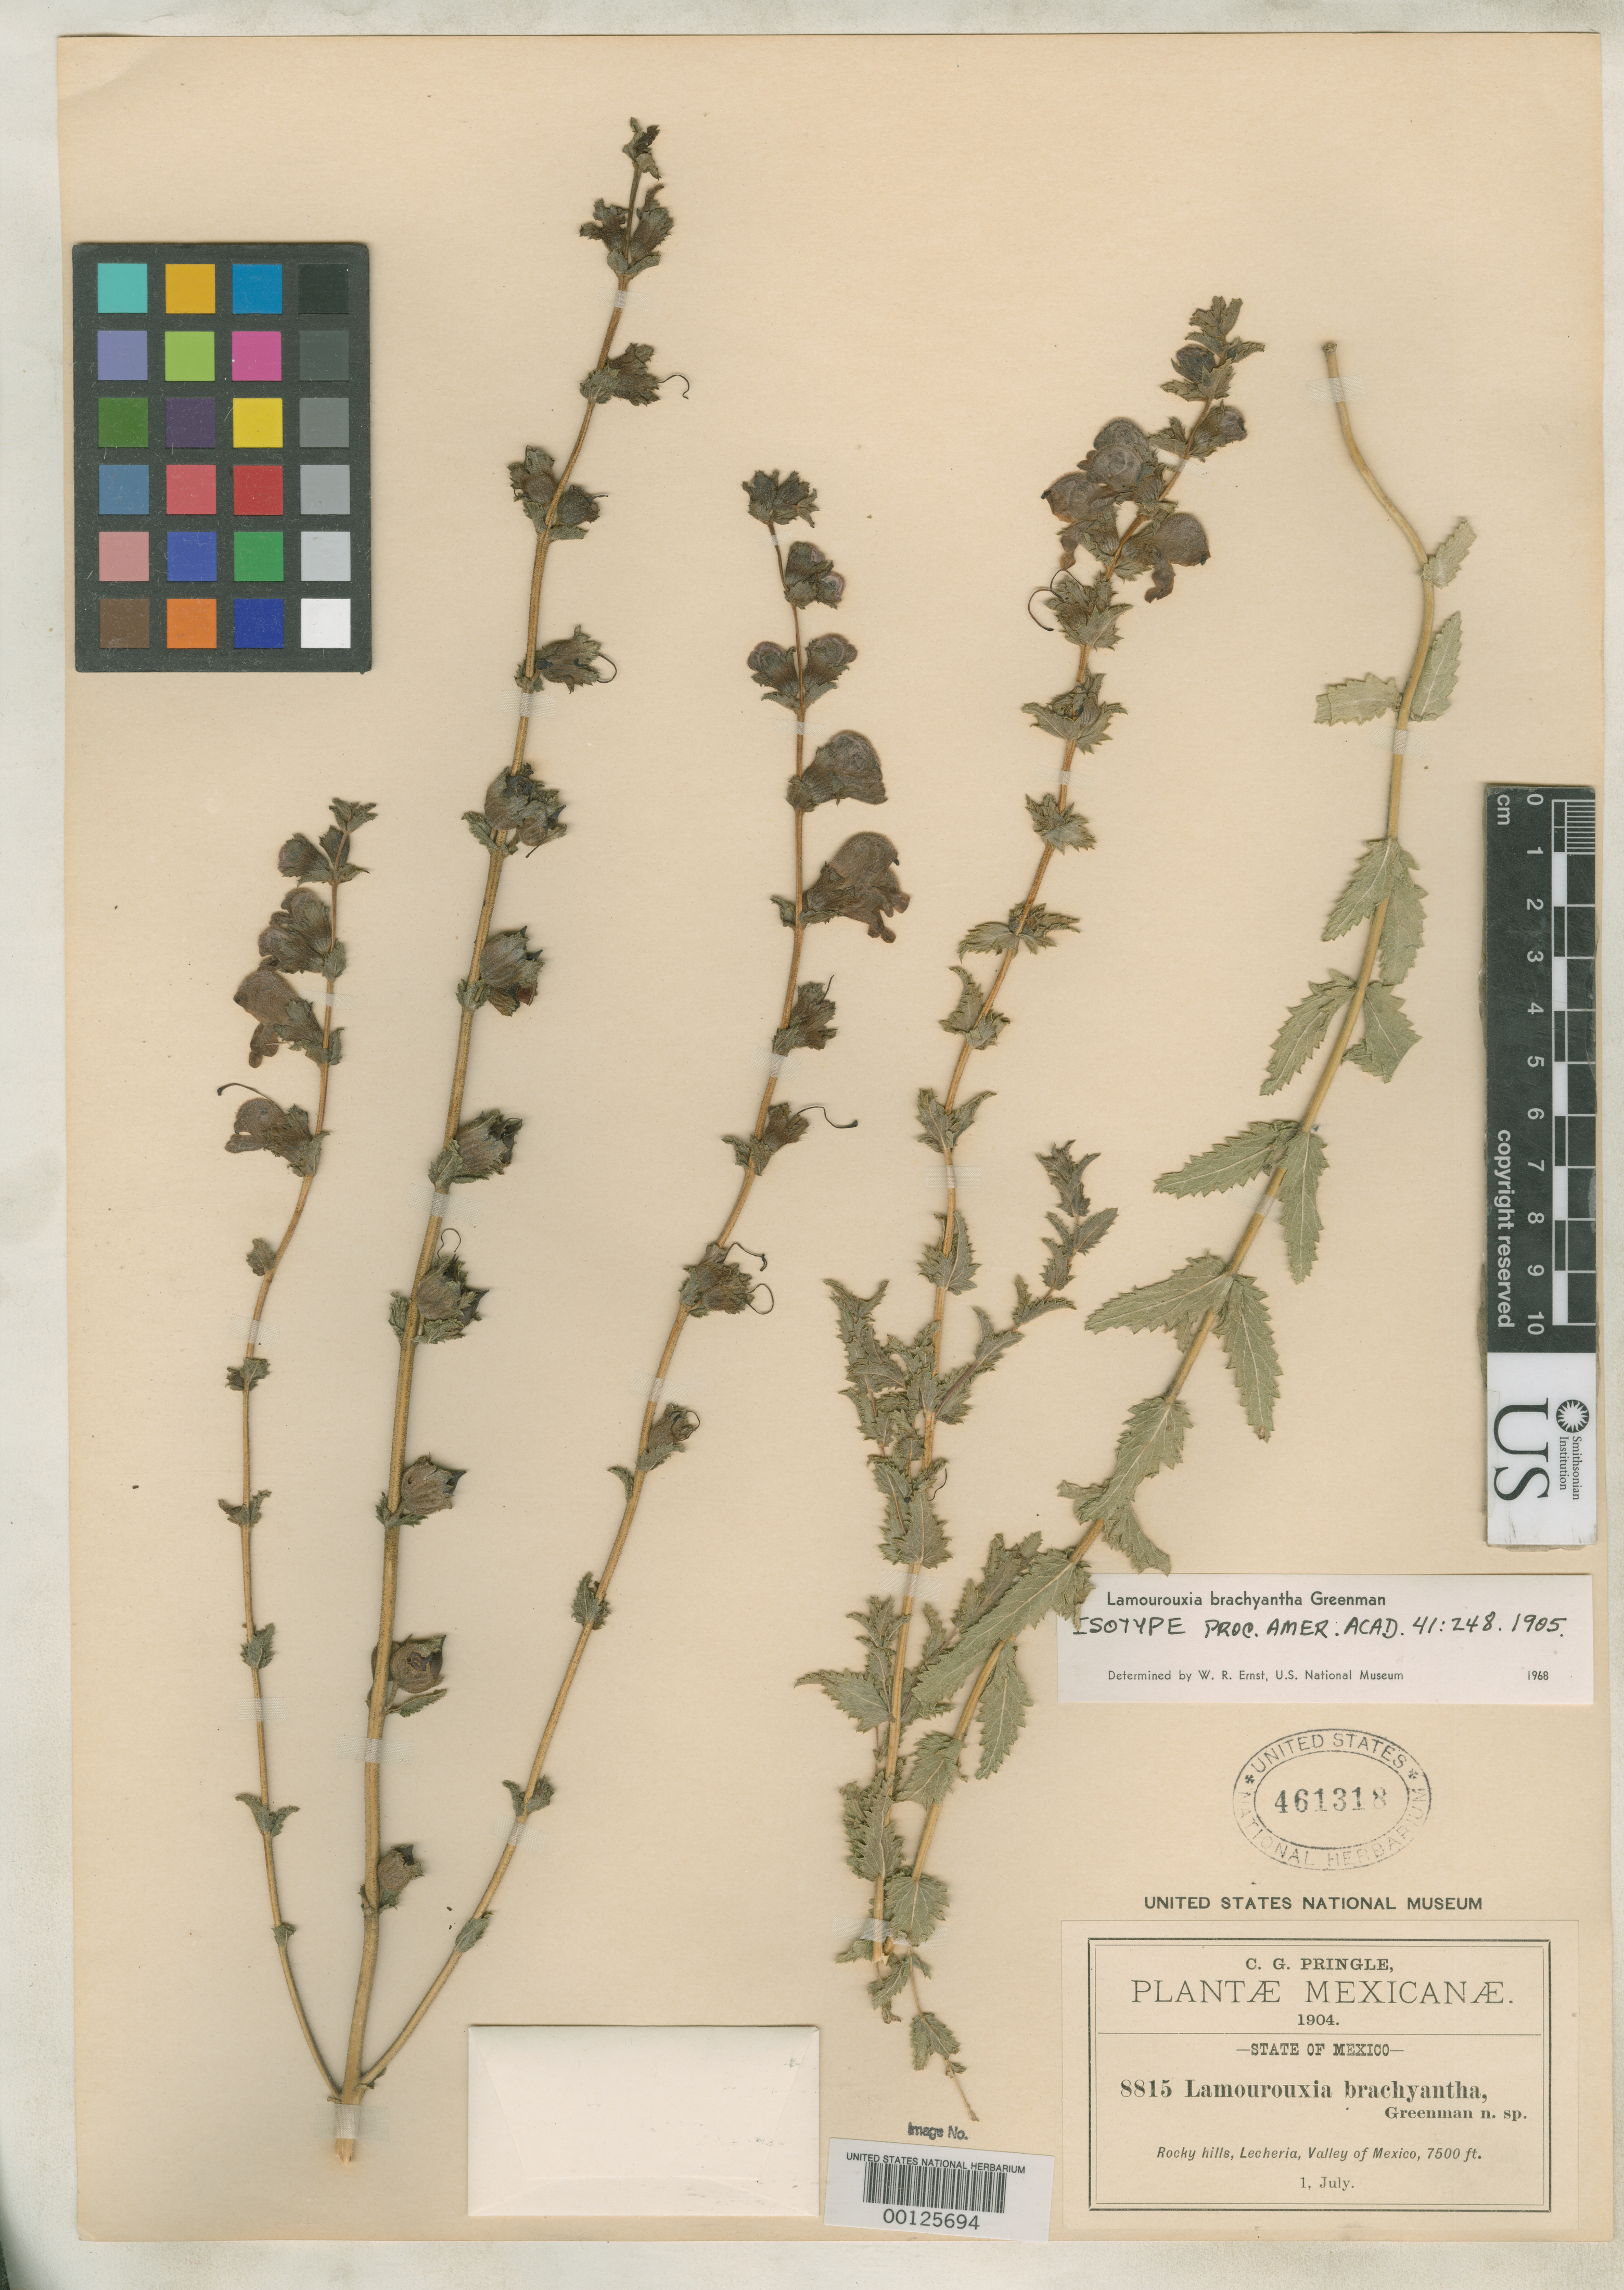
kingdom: Plantae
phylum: Tracheophyta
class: Magnoliopsida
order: Lamiales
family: Orobanchaceae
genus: Lamourouxia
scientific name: Lamourouxia brachyantha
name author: Greenm.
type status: Isotype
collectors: C. G. Pringle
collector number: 8815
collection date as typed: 01 Jul 1904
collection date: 1904-07-01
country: Mexico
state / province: México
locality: Lecheria.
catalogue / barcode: US 461318